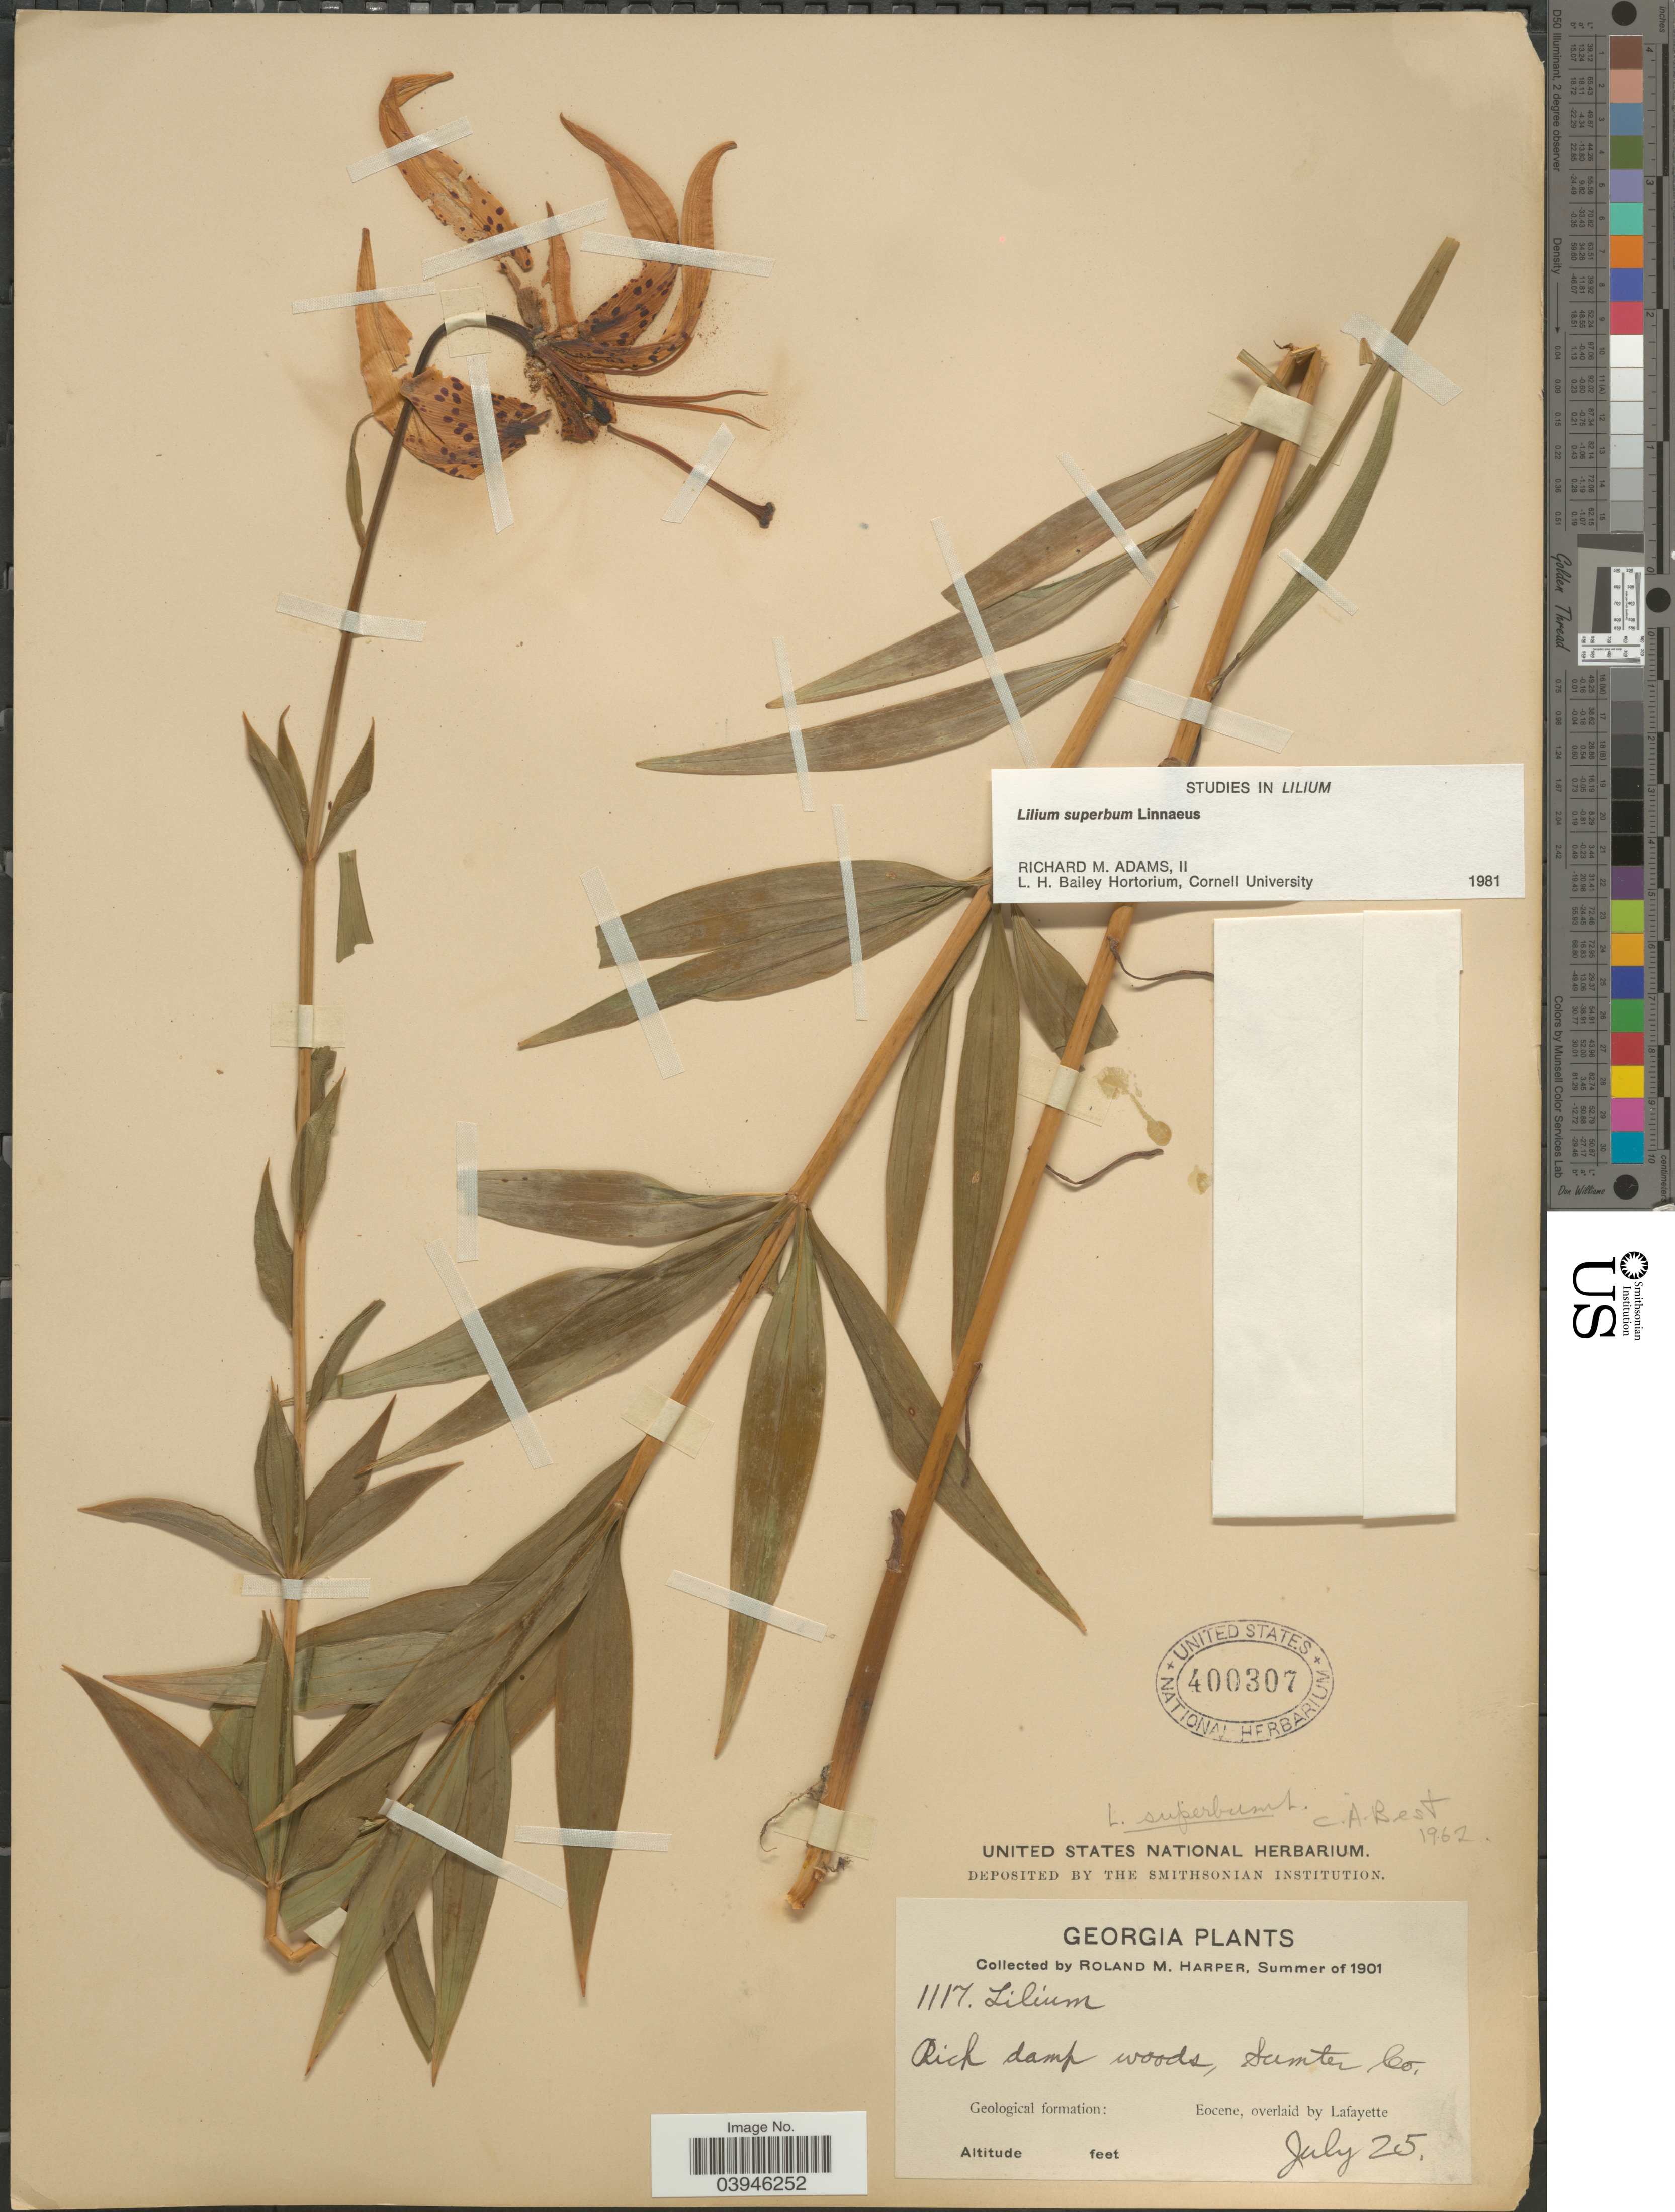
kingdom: Plantae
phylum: Tracheophyta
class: Liliopsida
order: Liliales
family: Liliaceae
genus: Lilium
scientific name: Lilium superbum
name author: L.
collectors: R. M. Harper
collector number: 1117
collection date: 1901-07-25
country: United States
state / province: Georgia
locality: Sumter Co. Geological formation: Eocene, overlaid by Lafayette.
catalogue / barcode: US 400307